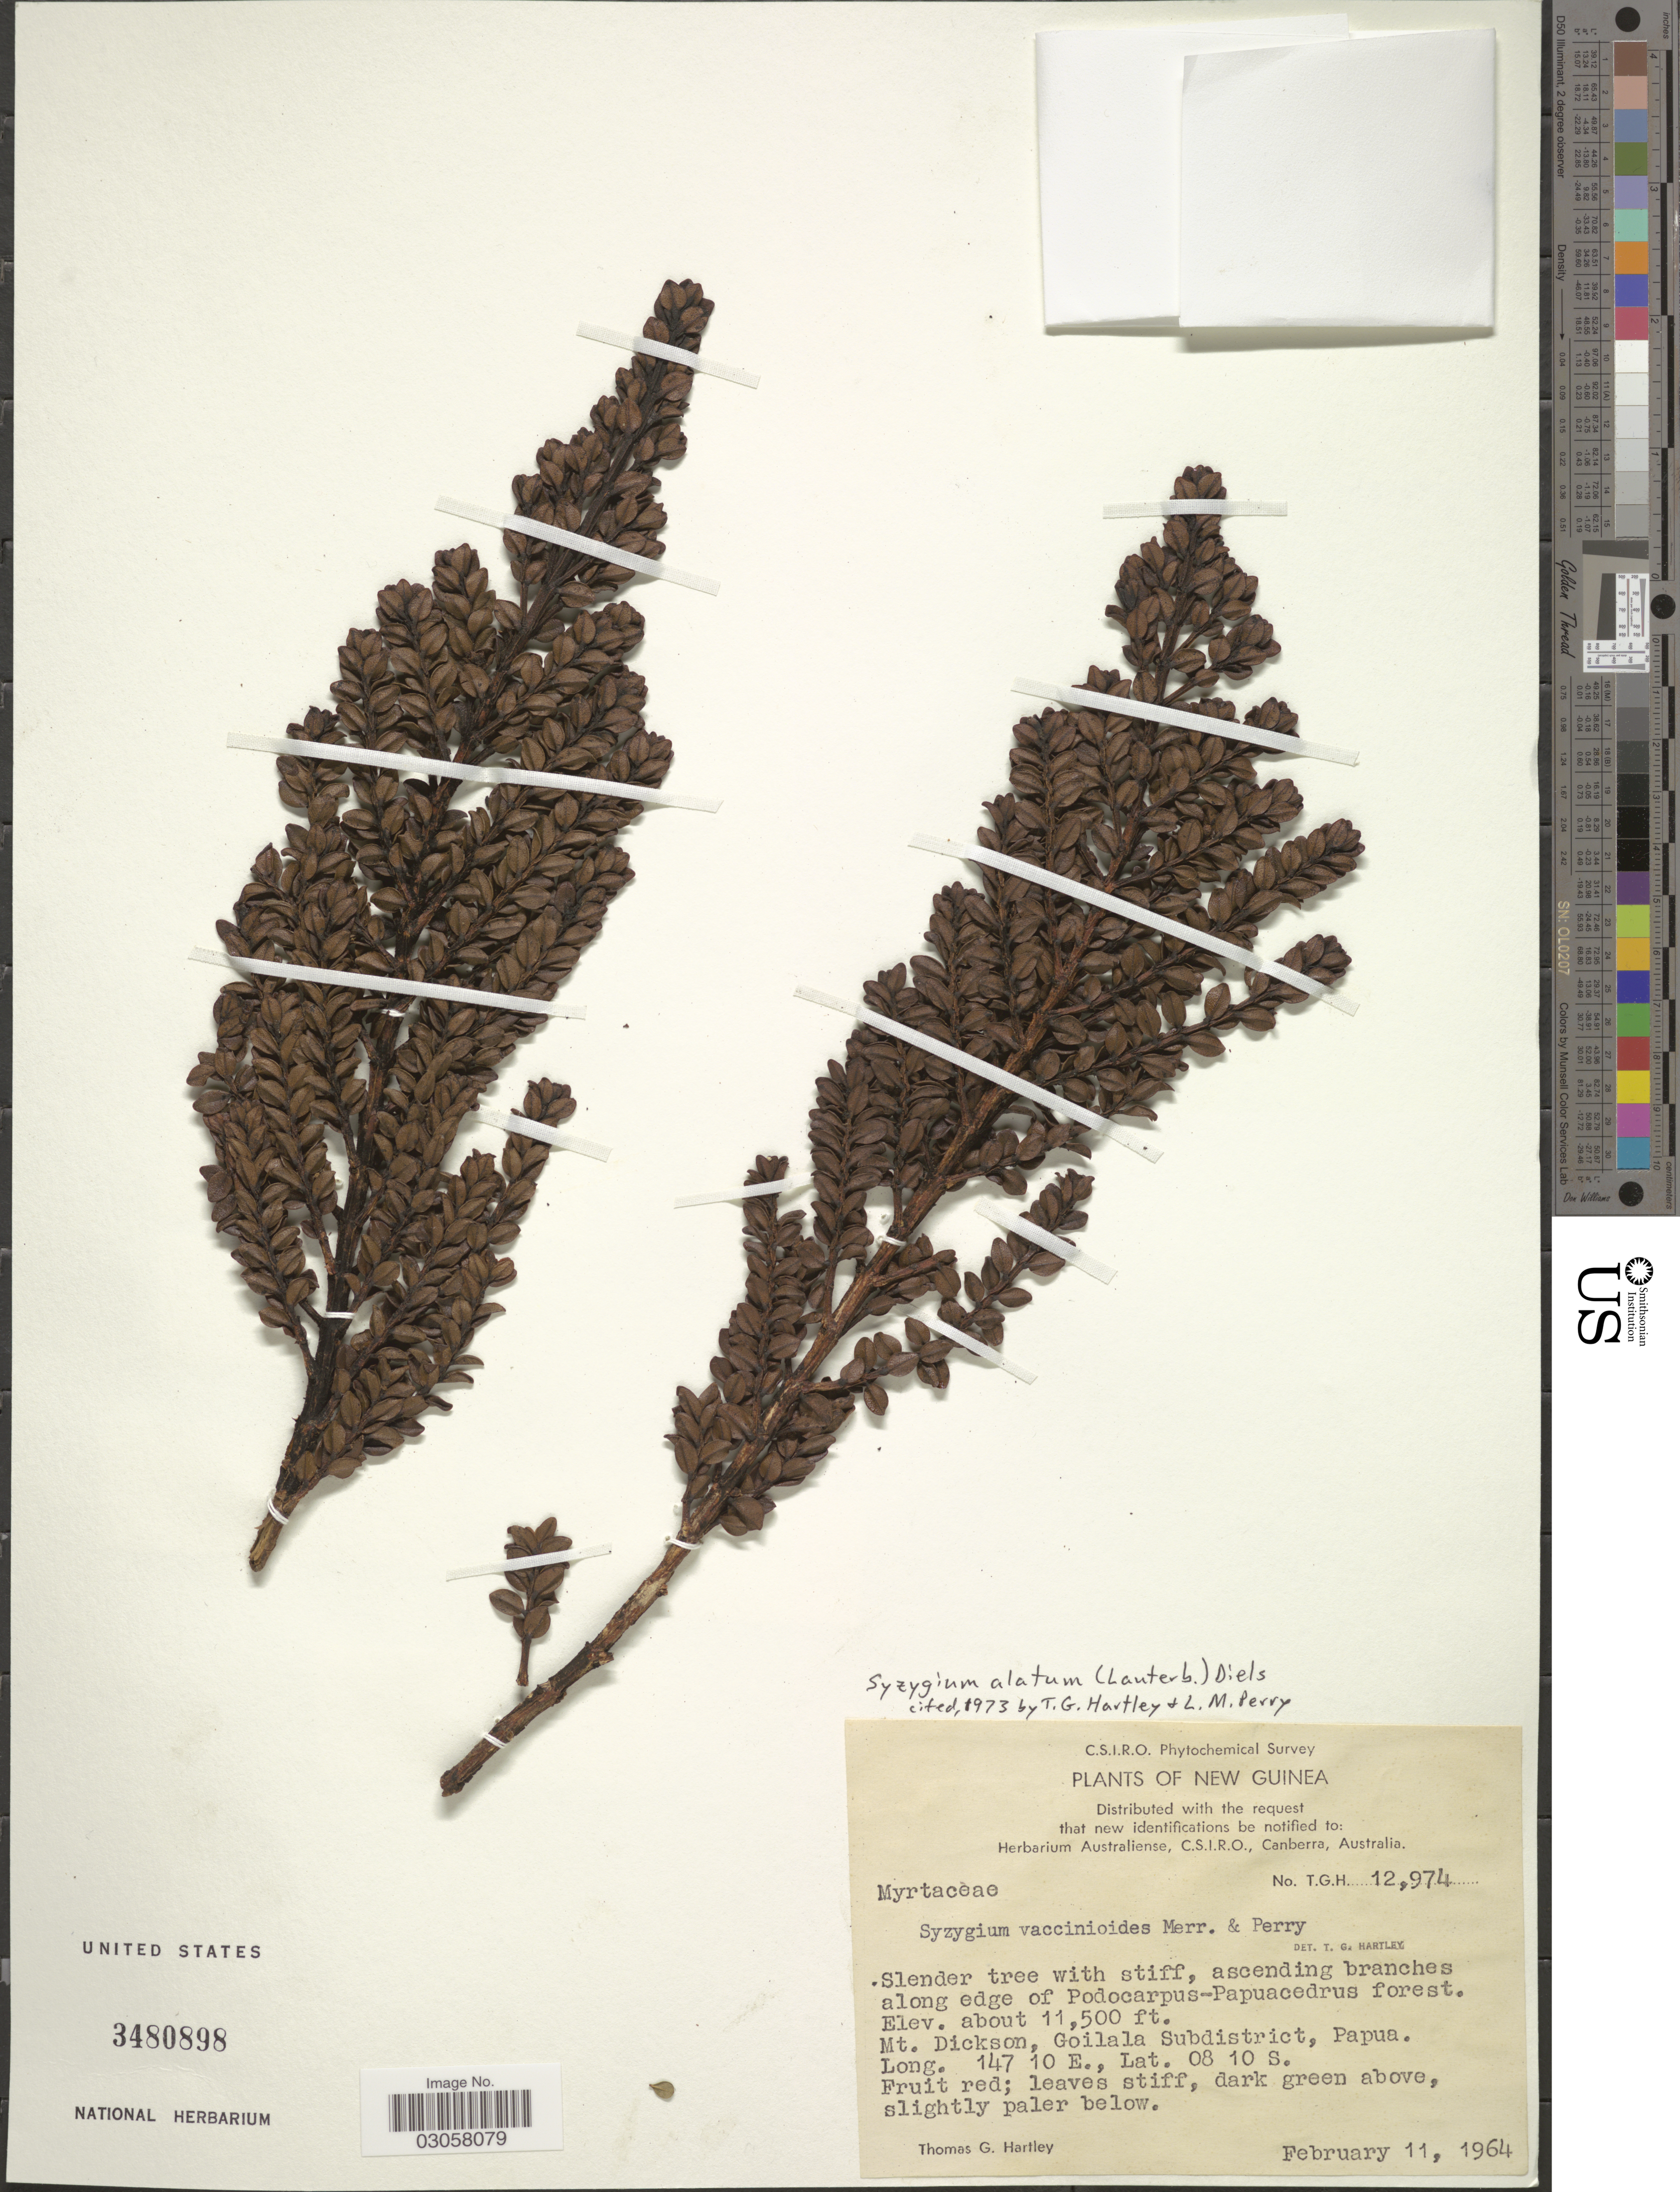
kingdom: Plantae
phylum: Tracheophyta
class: Magnoliopsida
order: Myrtales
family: Myrtaceae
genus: Syzygium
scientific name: Syzygium alatum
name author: (Lauterb.) Diels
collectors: T. G. Hartley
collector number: T.G.H. 12974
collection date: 1964-02-11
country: Papua New Guinea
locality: New Guinea. Mt. Dickson, Goilala Subdistrict, Papua.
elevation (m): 3505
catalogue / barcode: US 3480898